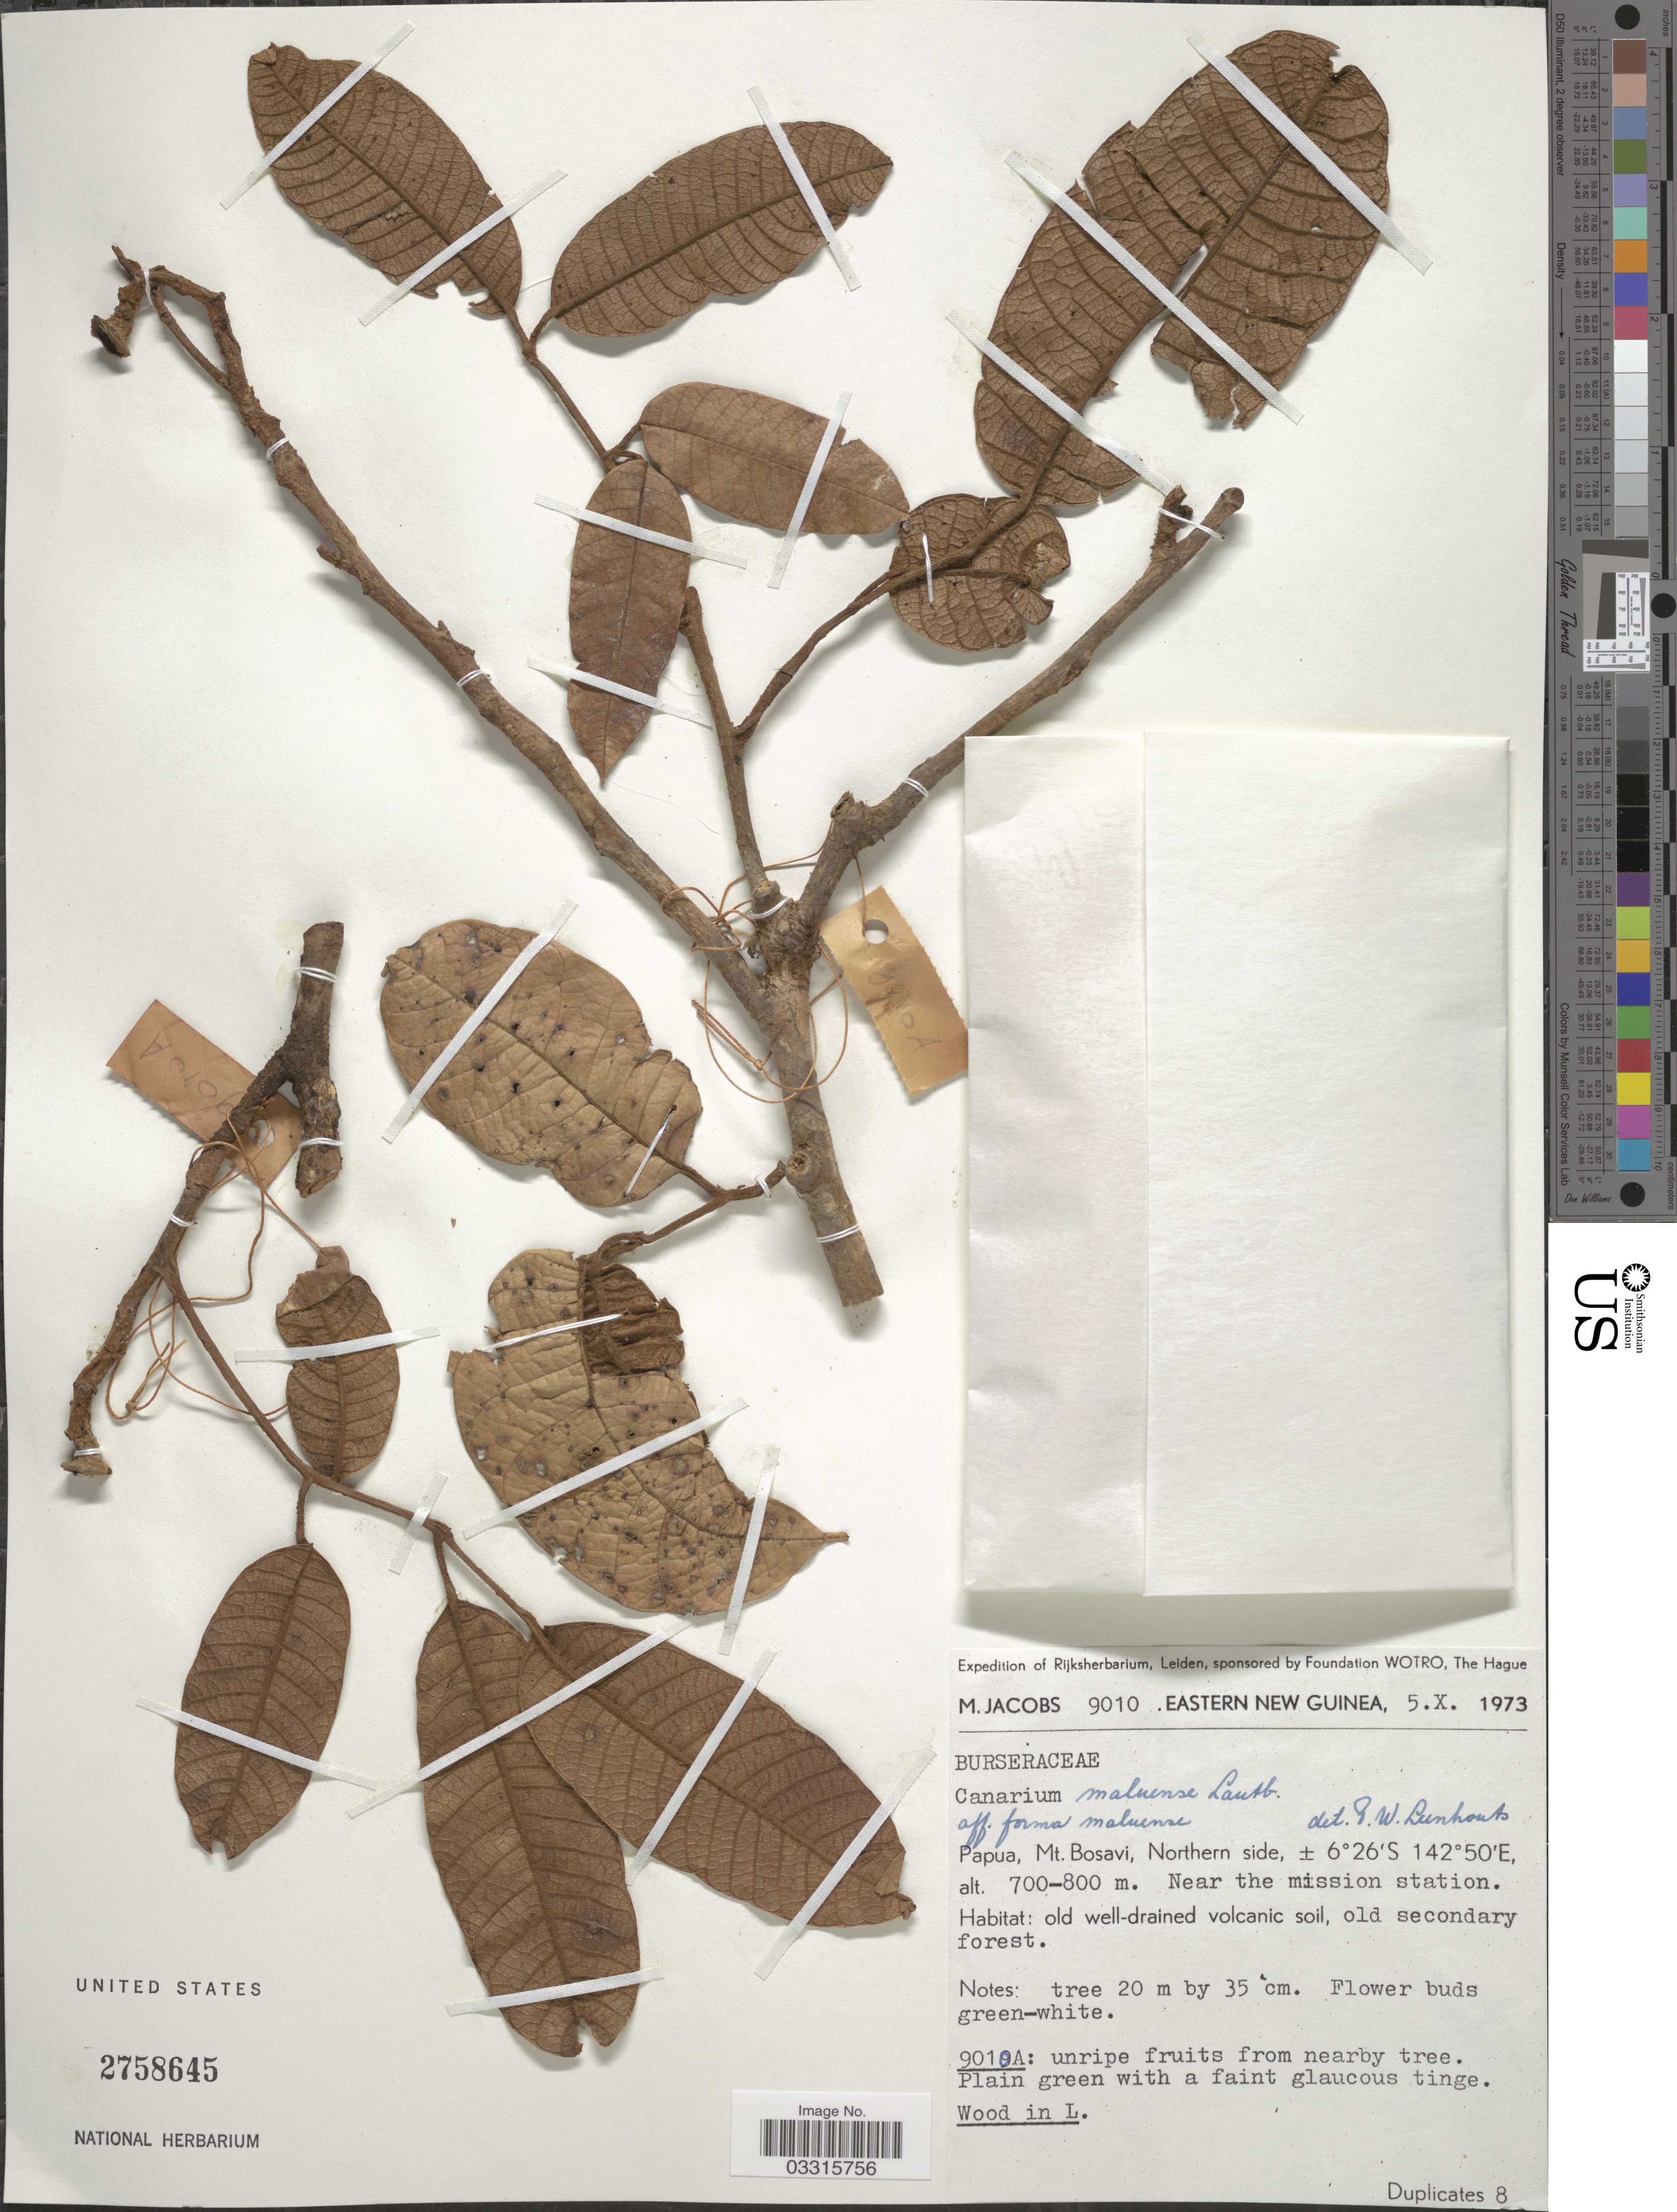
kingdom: Plantae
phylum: Tracheophyta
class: Magnoliopsida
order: Sapindales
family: Burseraceae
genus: Canarium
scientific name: Canarium maluense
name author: Lauterb.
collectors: M. Jacobs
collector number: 9010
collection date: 1973-10-05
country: Papua New Guinea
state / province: Northern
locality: Eastern New Guinea. Papua, Mt. Bosavi, Northern side. Near the mission station.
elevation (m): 700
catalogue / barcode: US 2758645